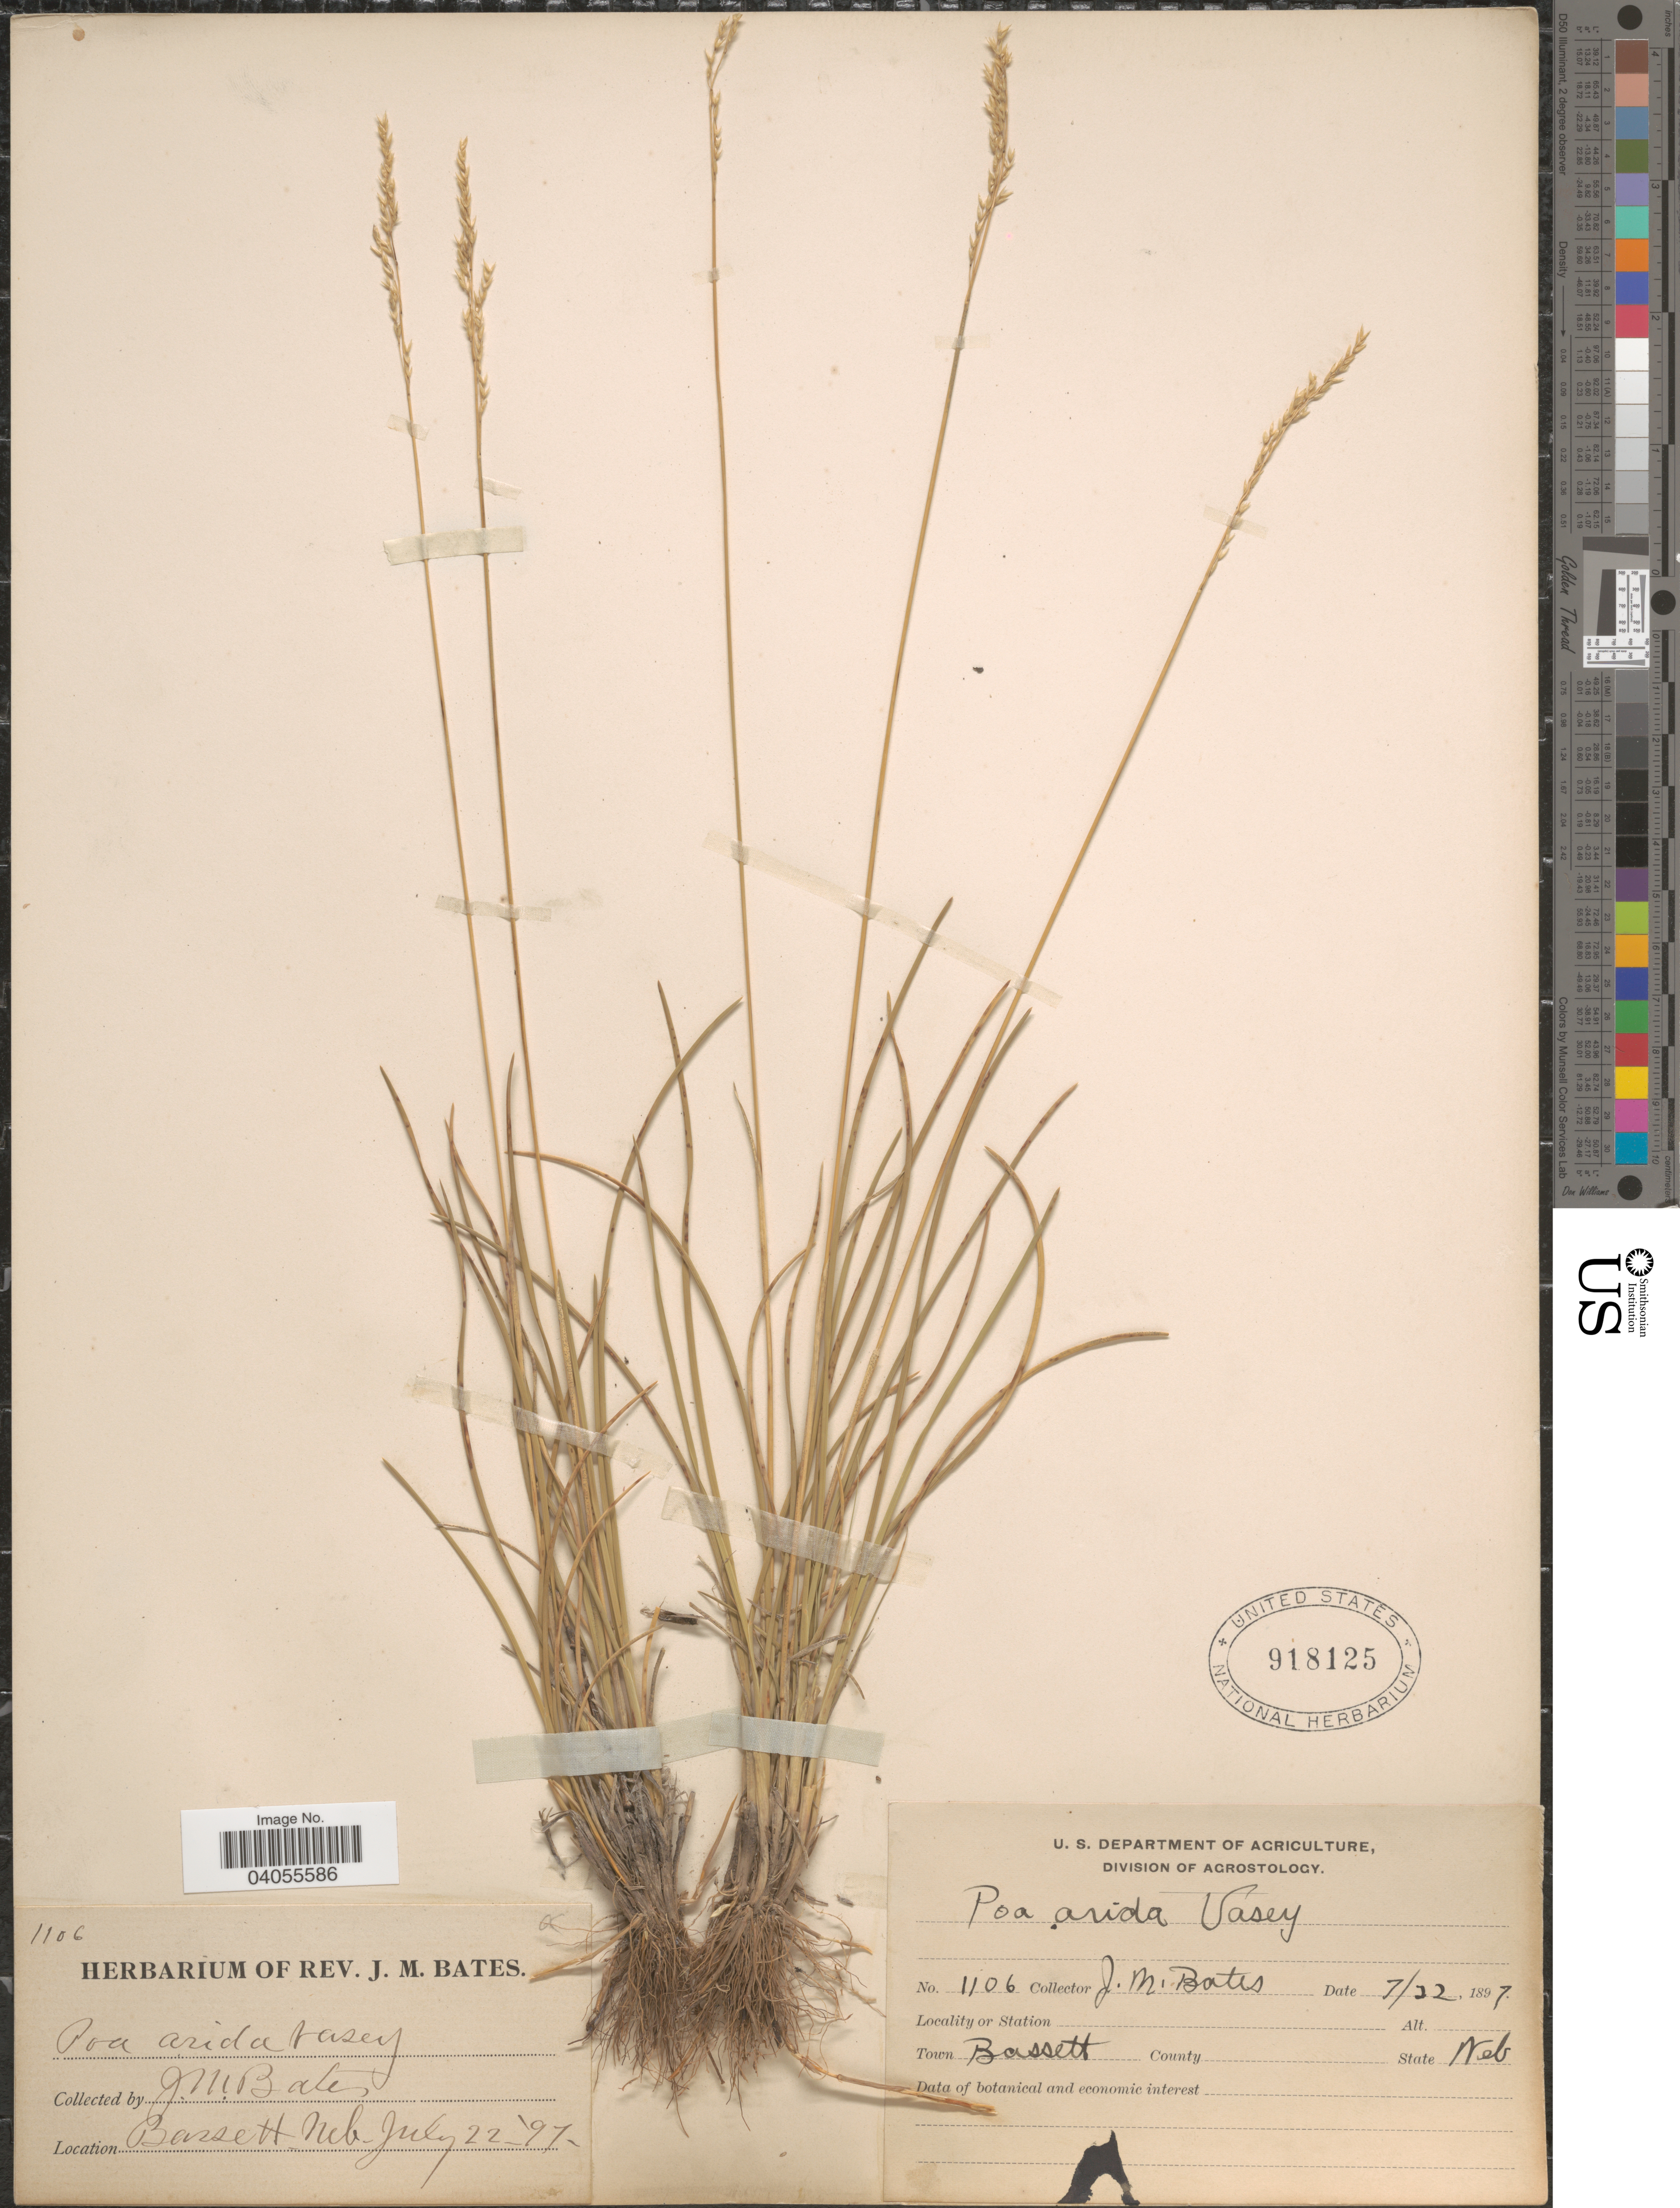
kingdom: Plantae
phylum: Tracheophyta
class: Liliopsida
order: Poales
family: Poaceae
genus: Poa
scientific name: Poa arida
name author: Vasey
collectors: J. Bates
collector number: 1106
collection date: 1897-07-22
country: United States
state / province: Nebraska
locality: Town Bassett.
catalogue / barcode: US 918125